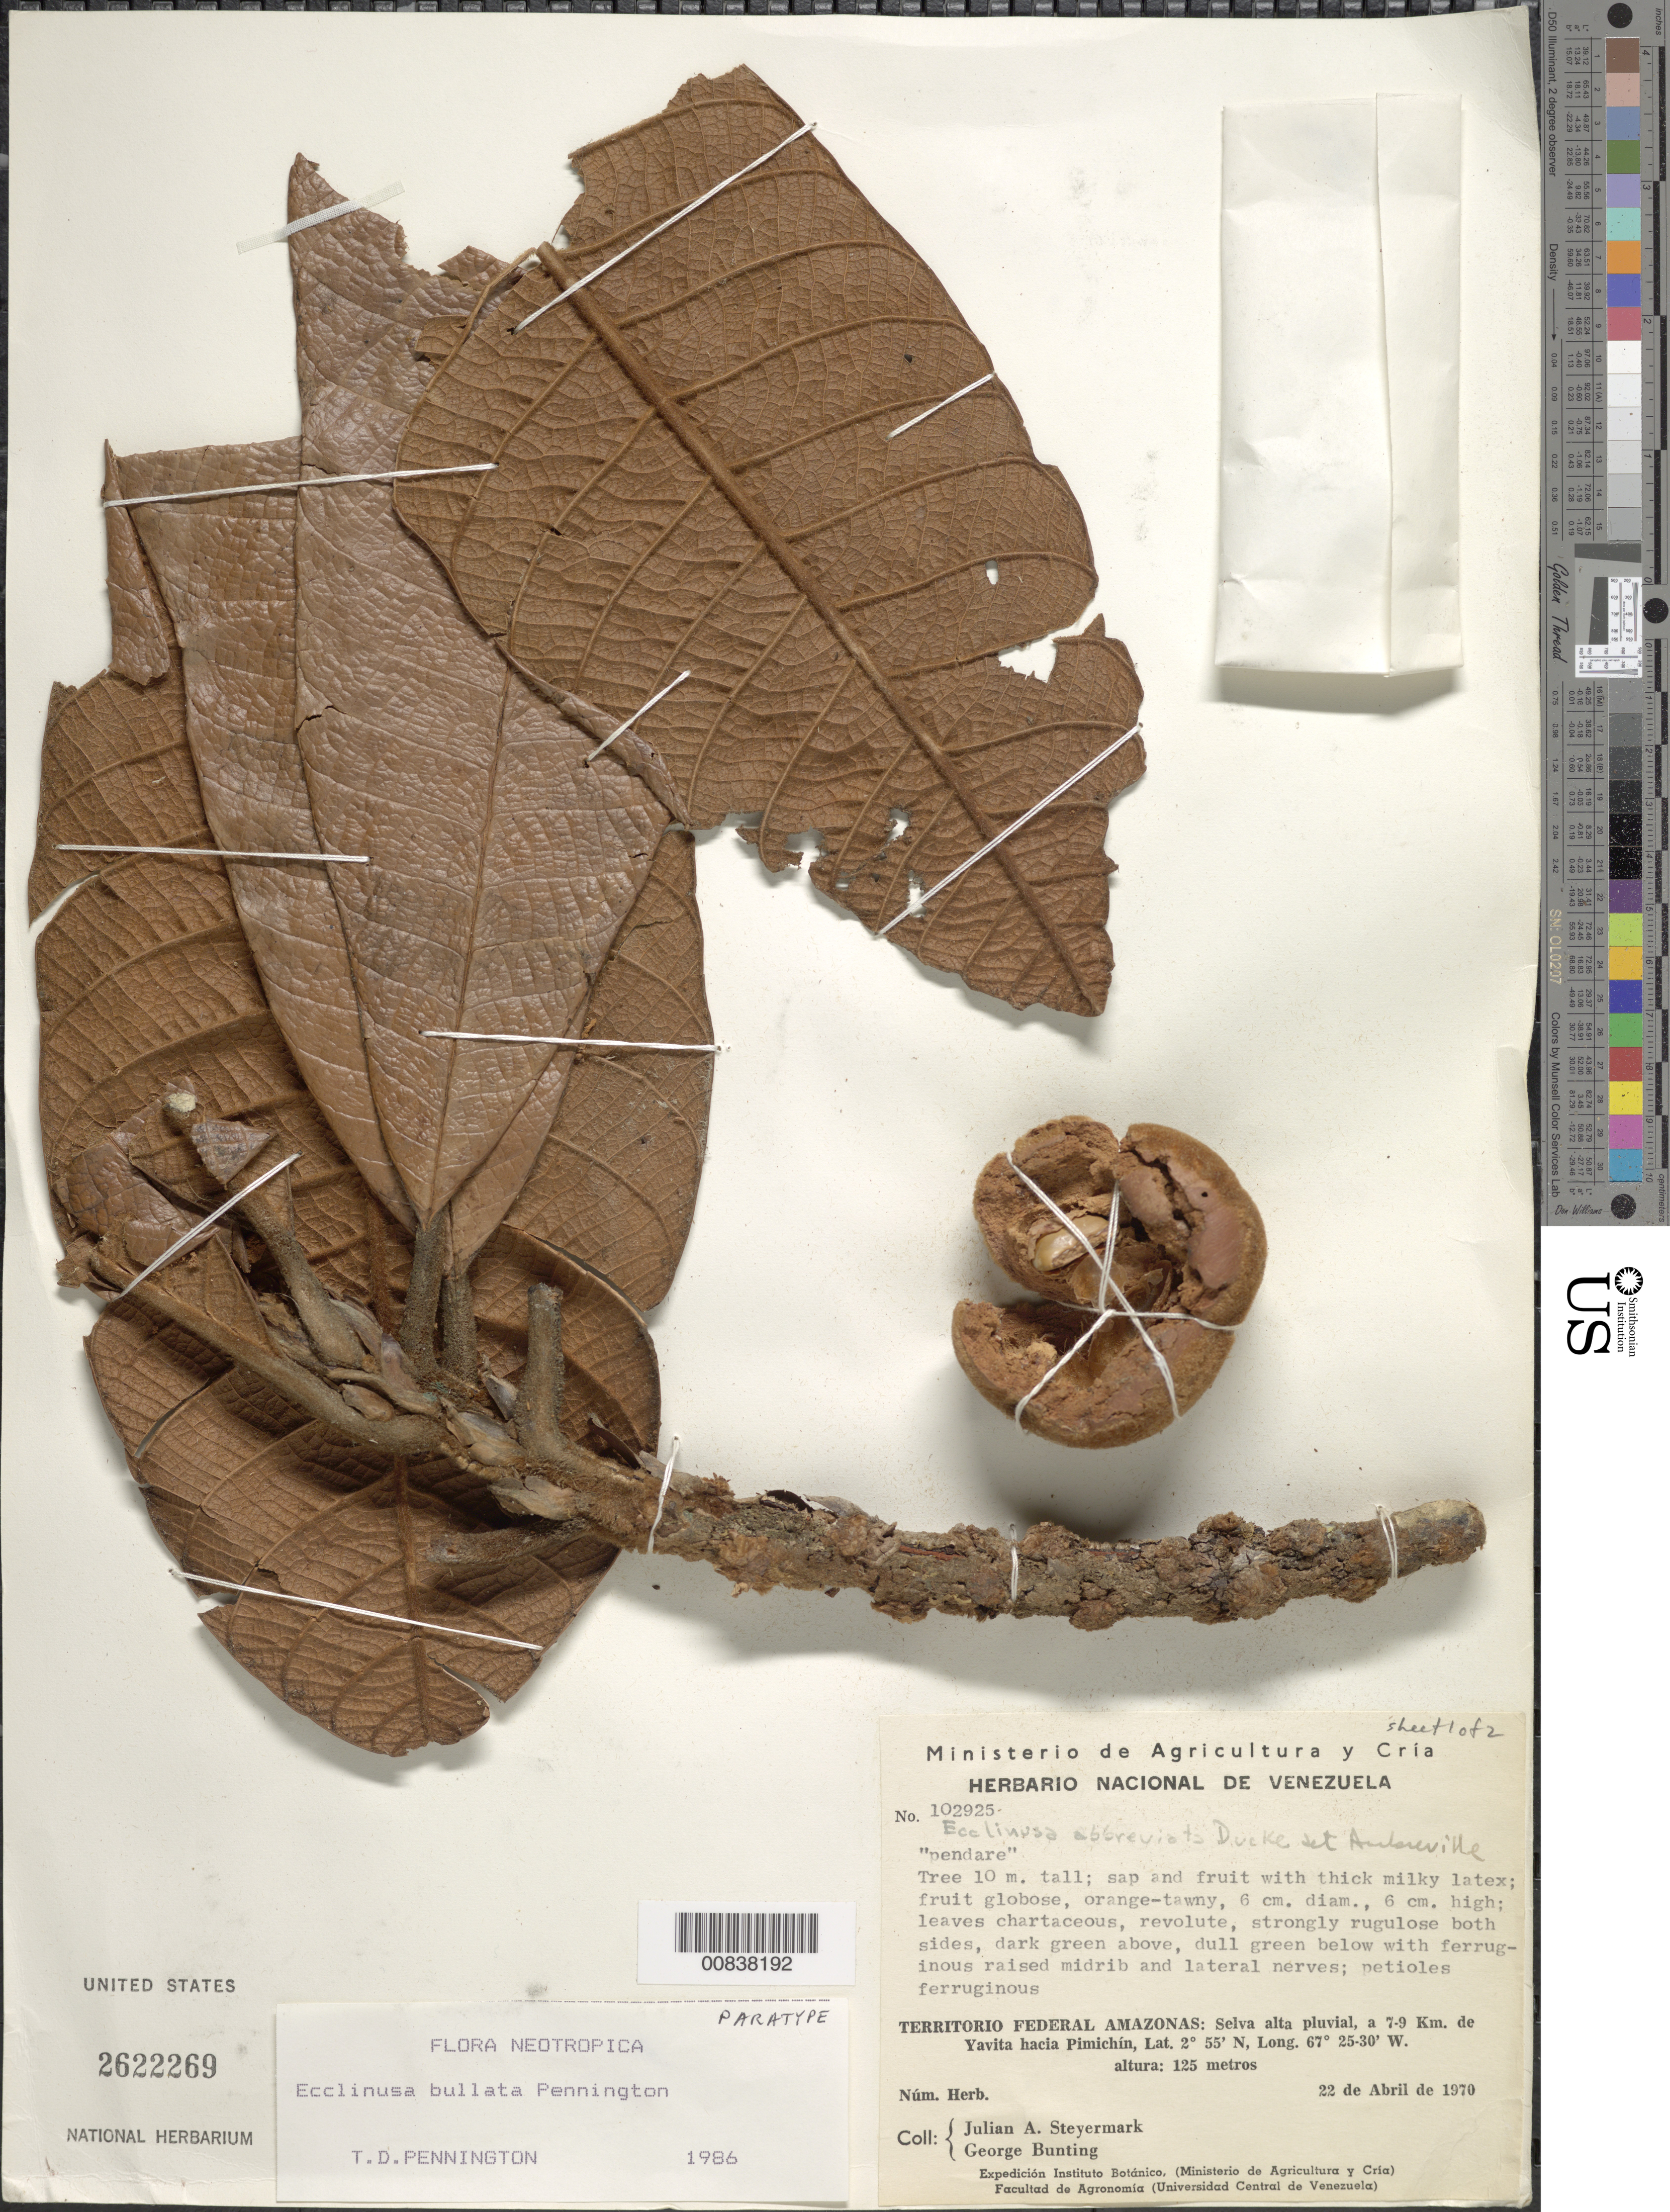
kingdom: Plantae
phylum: Tracheophyta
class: Magnoliopsida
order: Ericales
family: Sapotaceae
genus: Ecclinusa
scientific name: Ecclinusa bullata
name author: T.D. Penn.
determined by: Pennington, T. D., (K)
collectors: J. Steyermark & G. S. Bunting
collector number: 102925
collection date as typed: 22-Apr-70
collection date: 1970-04-22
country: Venezuela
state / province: Amazonas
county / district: Maroa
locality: Yavita, 7-9 km toward Pimichín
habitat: Selva alta pluvia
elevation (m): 125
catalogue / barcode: US 2622269